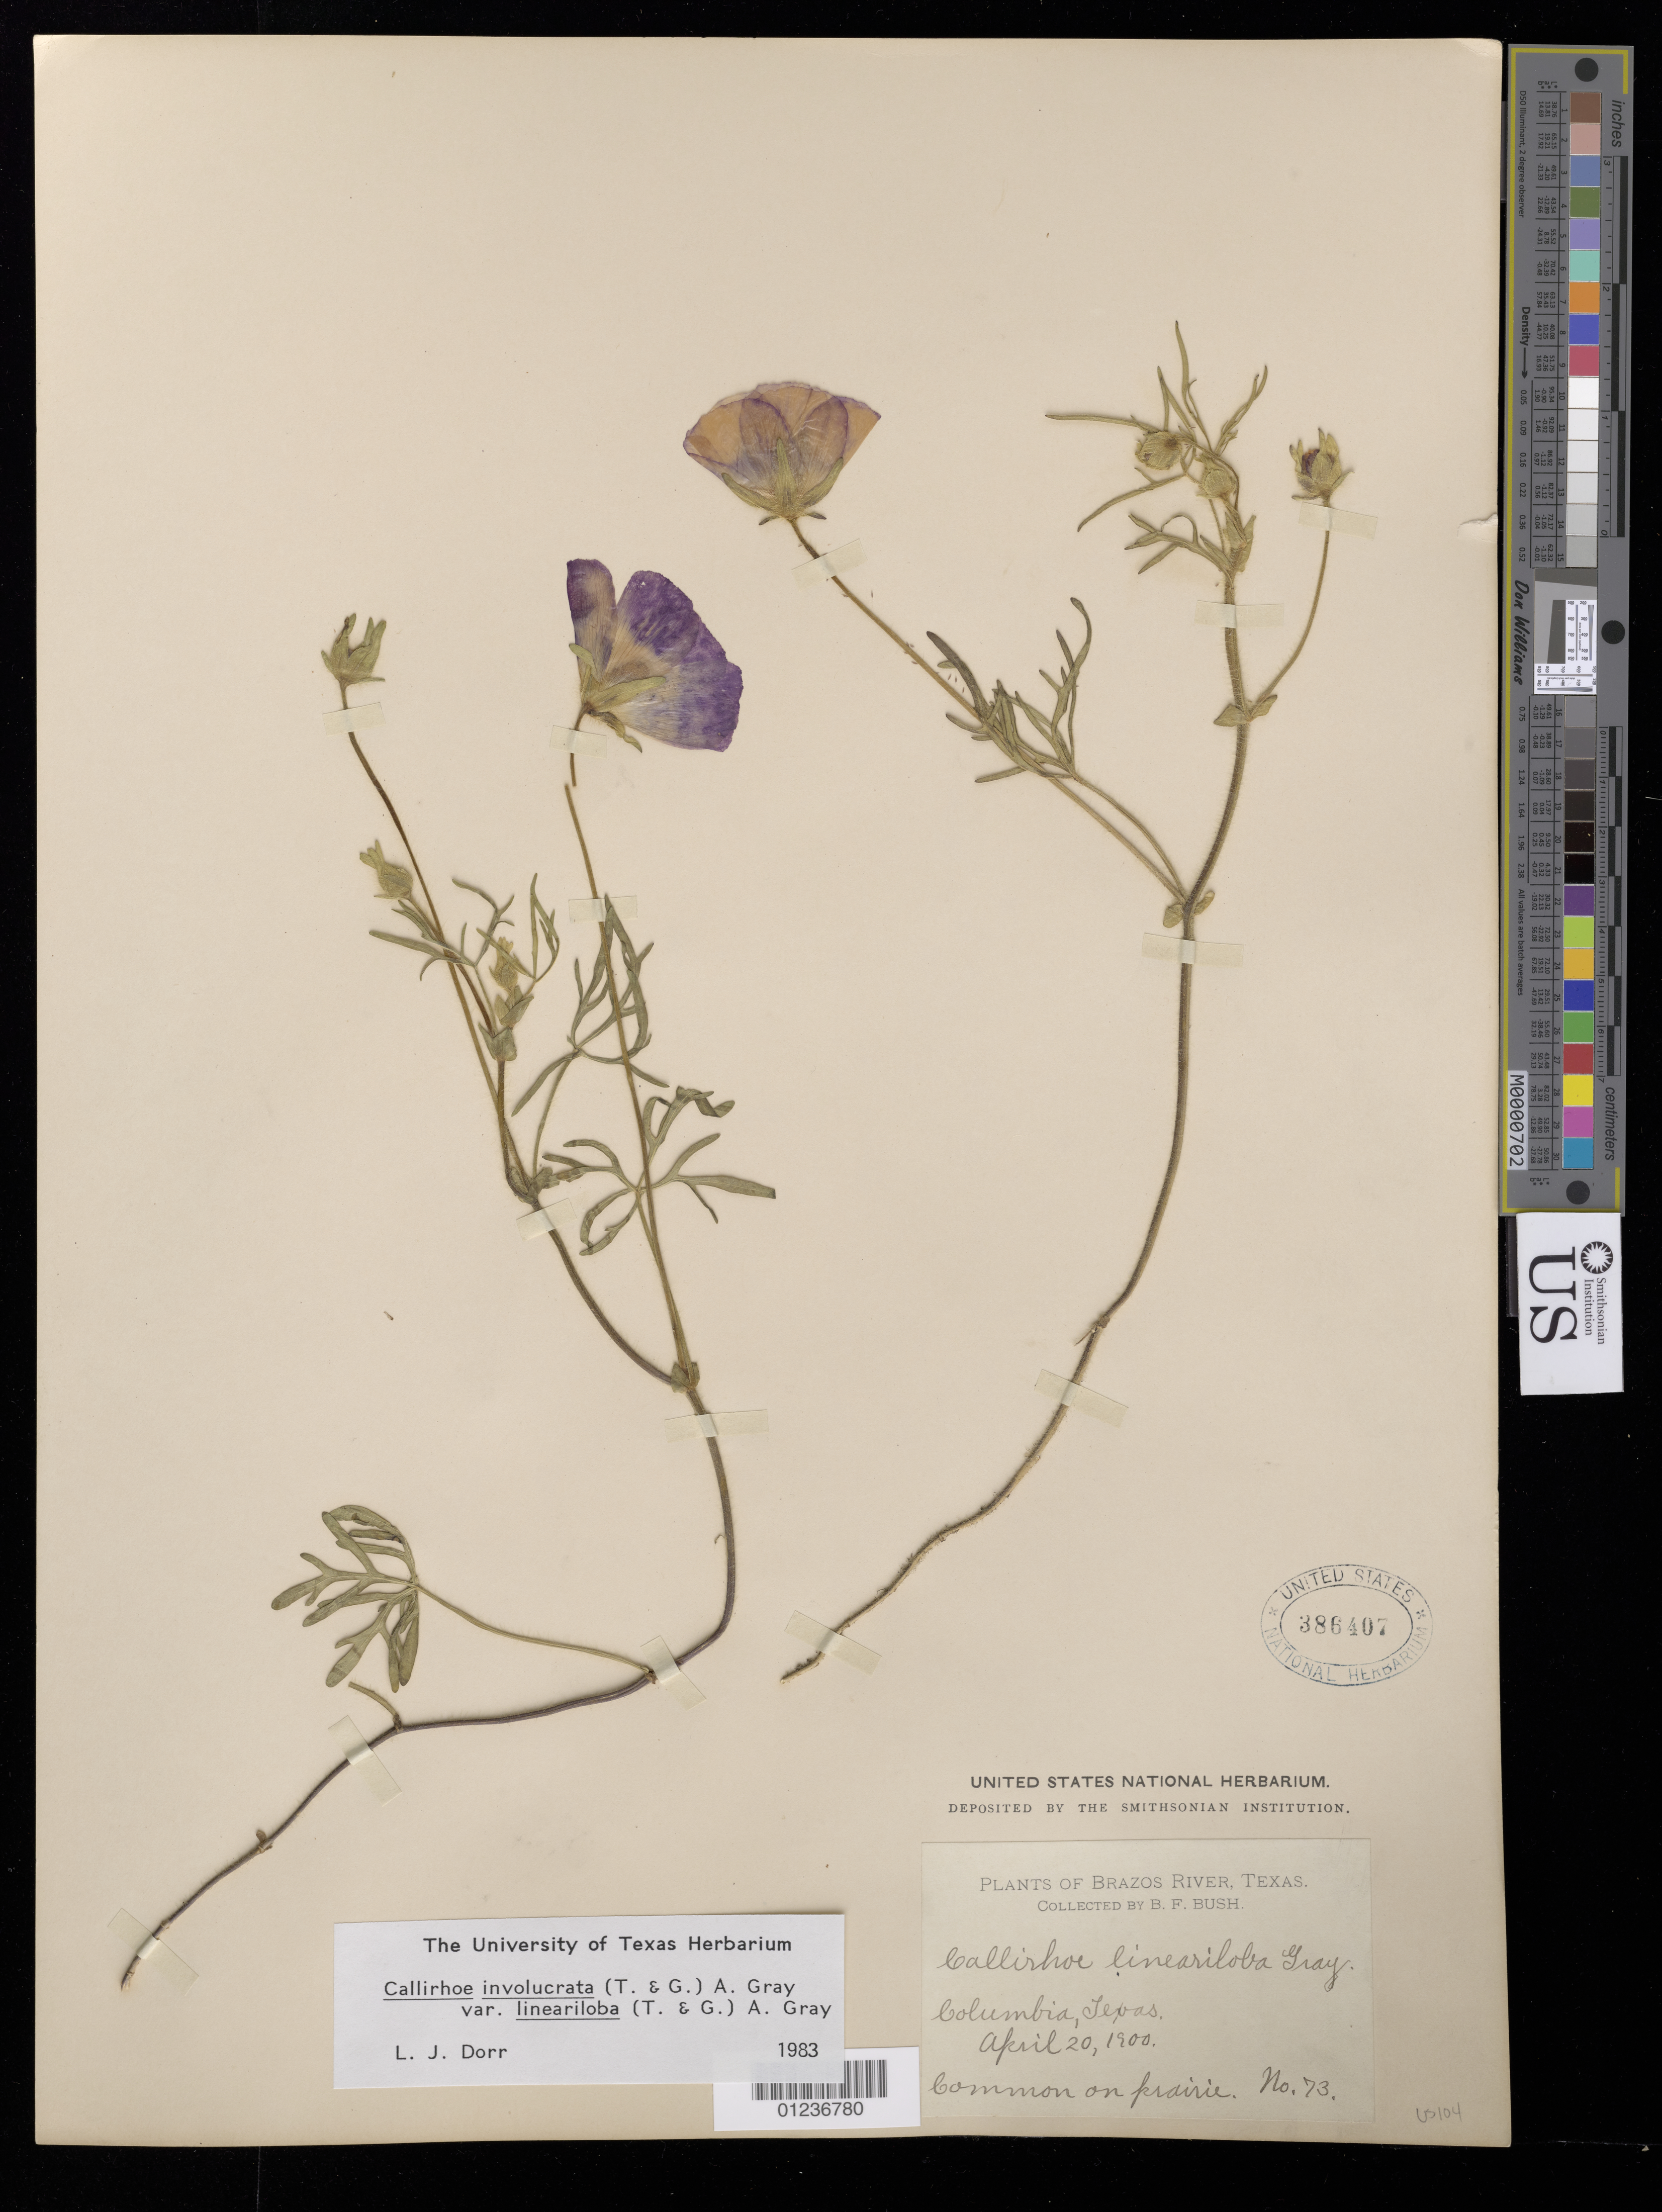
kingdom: Plantae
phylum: Tracheophyta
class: Magnoliopsida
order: Malvales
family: Malvaceae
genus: Callirhoe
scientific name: Callirhoe involucrata var. lineariloba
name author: (Torr. & A. Gray) A. Gray ex S. Watson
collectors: B. F. Bush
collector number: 73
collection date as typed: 20 Apr 1900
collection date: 1900-04-20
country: United States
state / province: Texas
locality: Columbia. Brazos River.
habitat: Prairie.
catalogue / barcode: US 386407